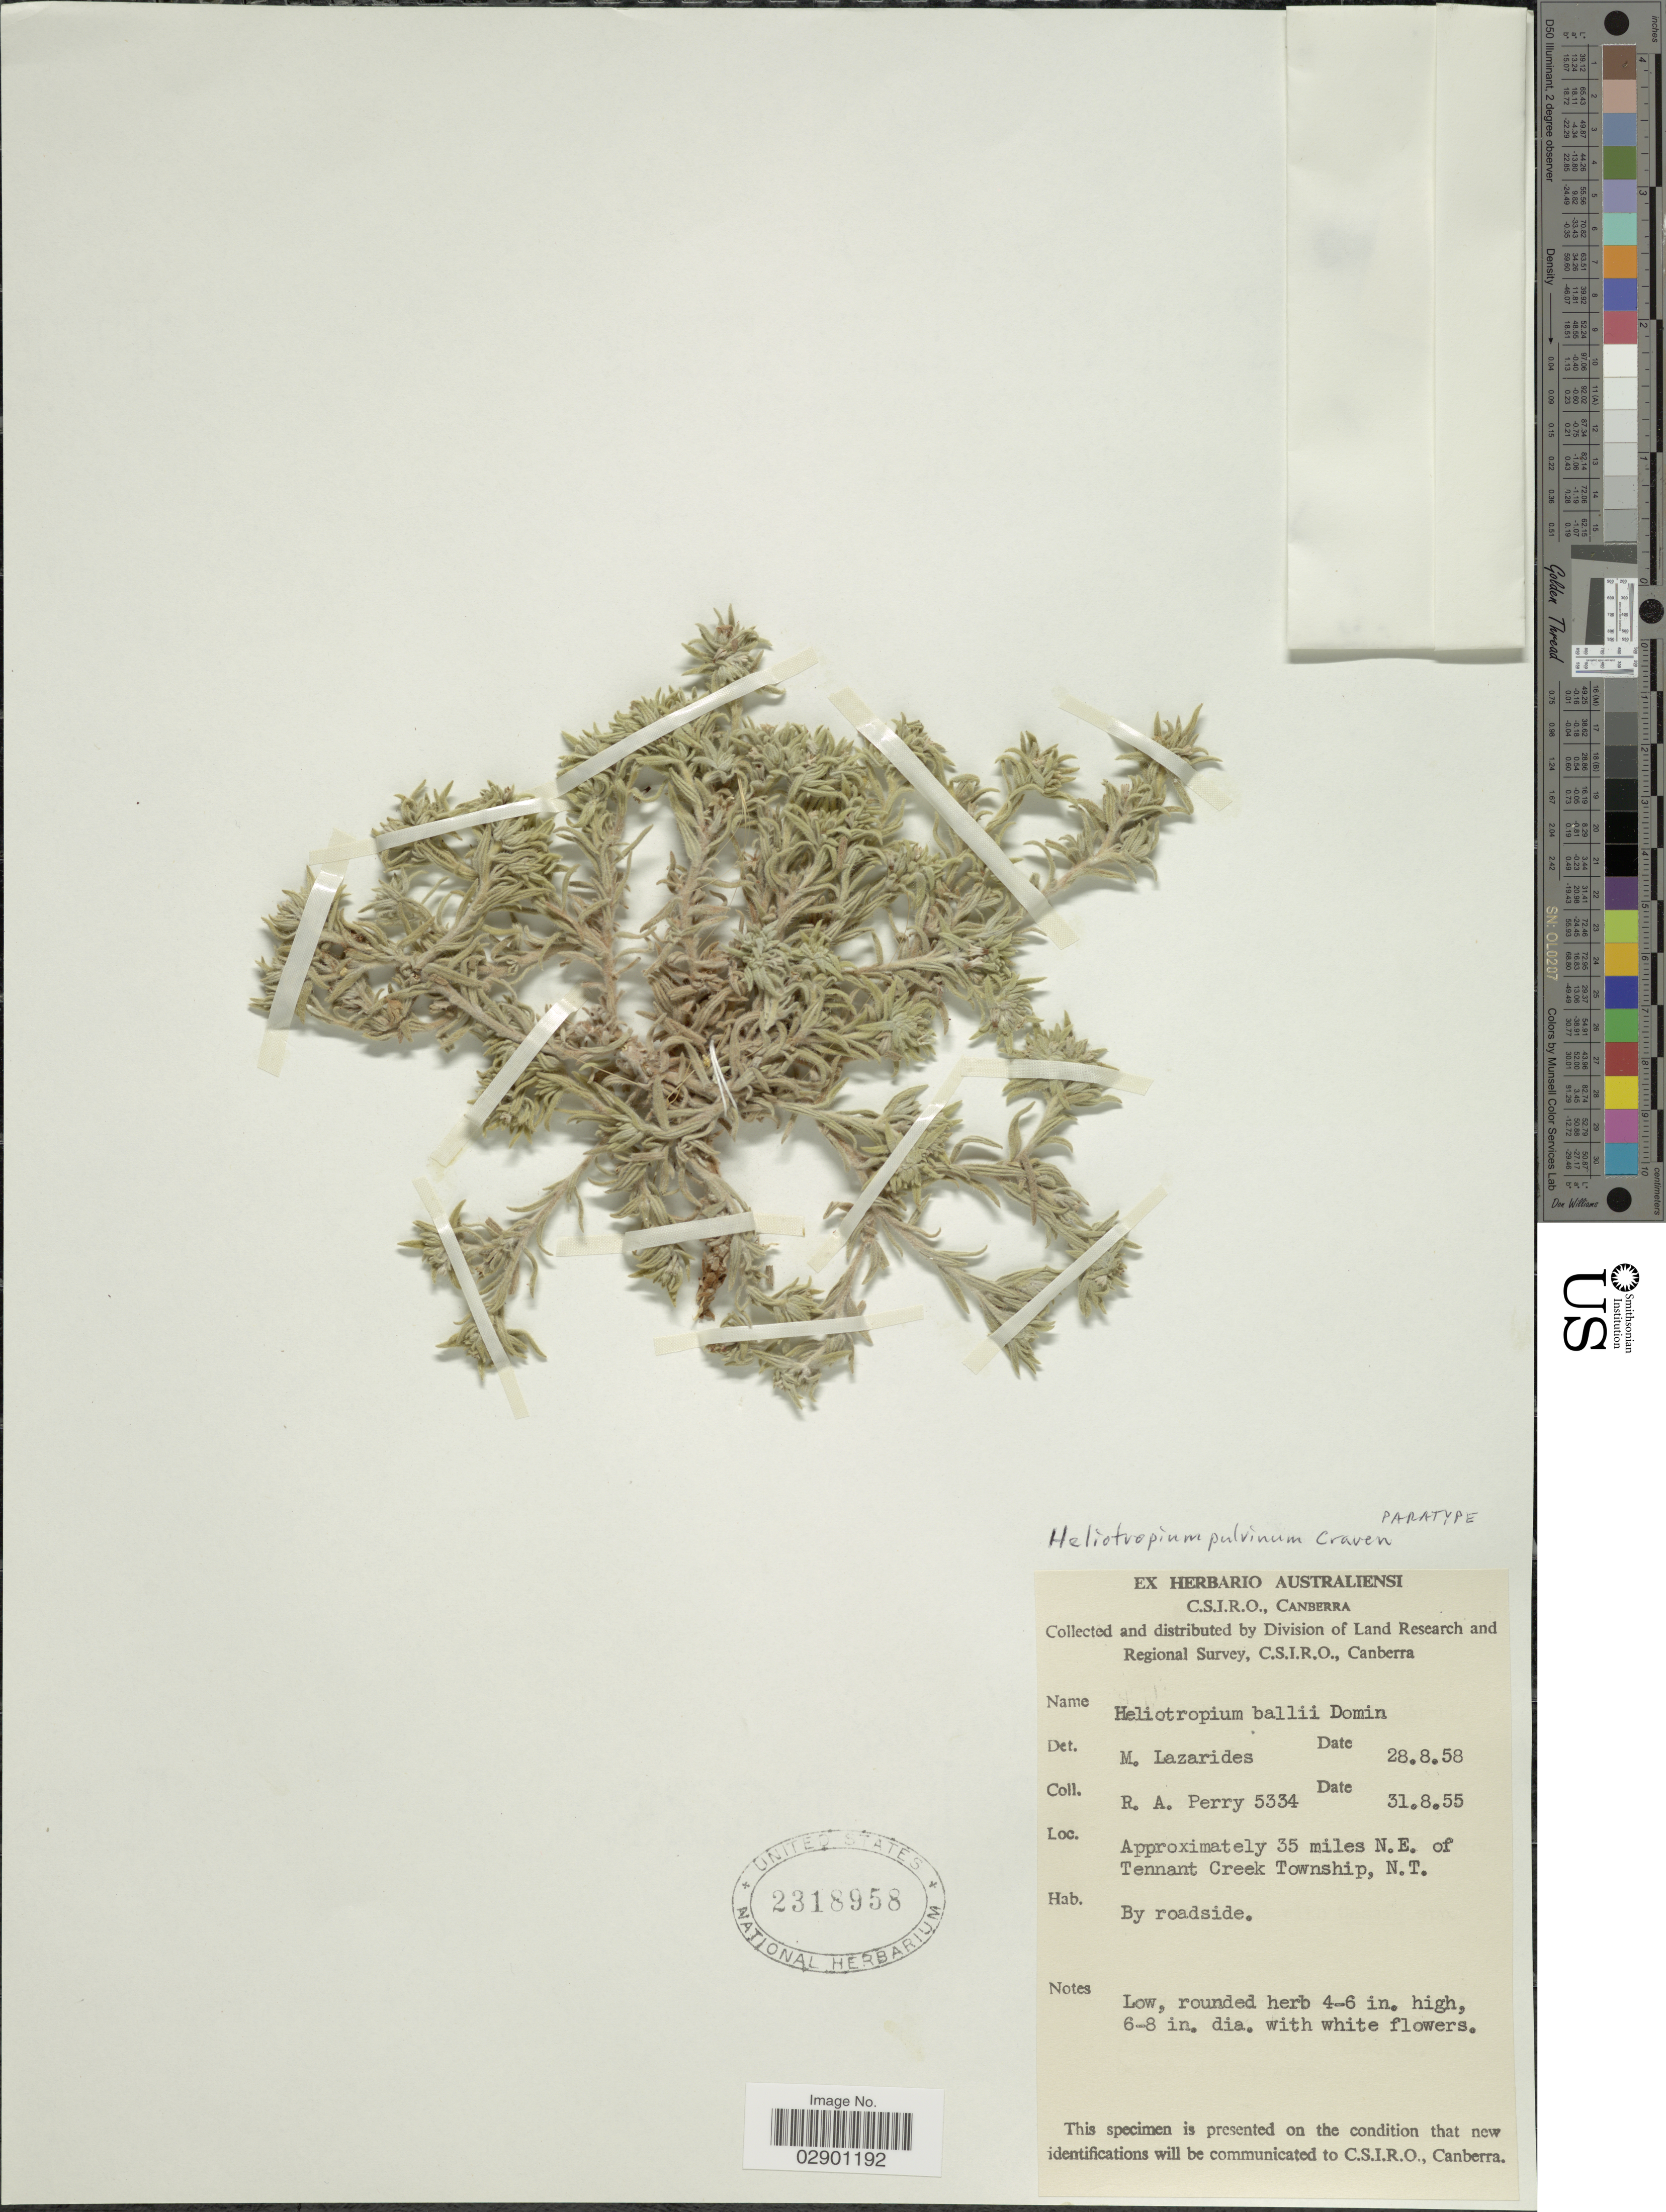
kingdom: Plantae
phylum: Tracheophyta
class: Magnoliopsida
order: Boraginales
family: Heliotropiaceae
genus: Heliotropium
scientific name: Heliotropium pulvinum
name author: Craven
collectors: Perry, R. A.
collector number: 5334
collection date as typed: Transcribed d/m/y: 31/8/55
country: Australia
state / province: Northern Territory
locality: Approximately 35 miles N.E. of Tennant Creek Township, N.T.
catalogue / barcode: US 2318958